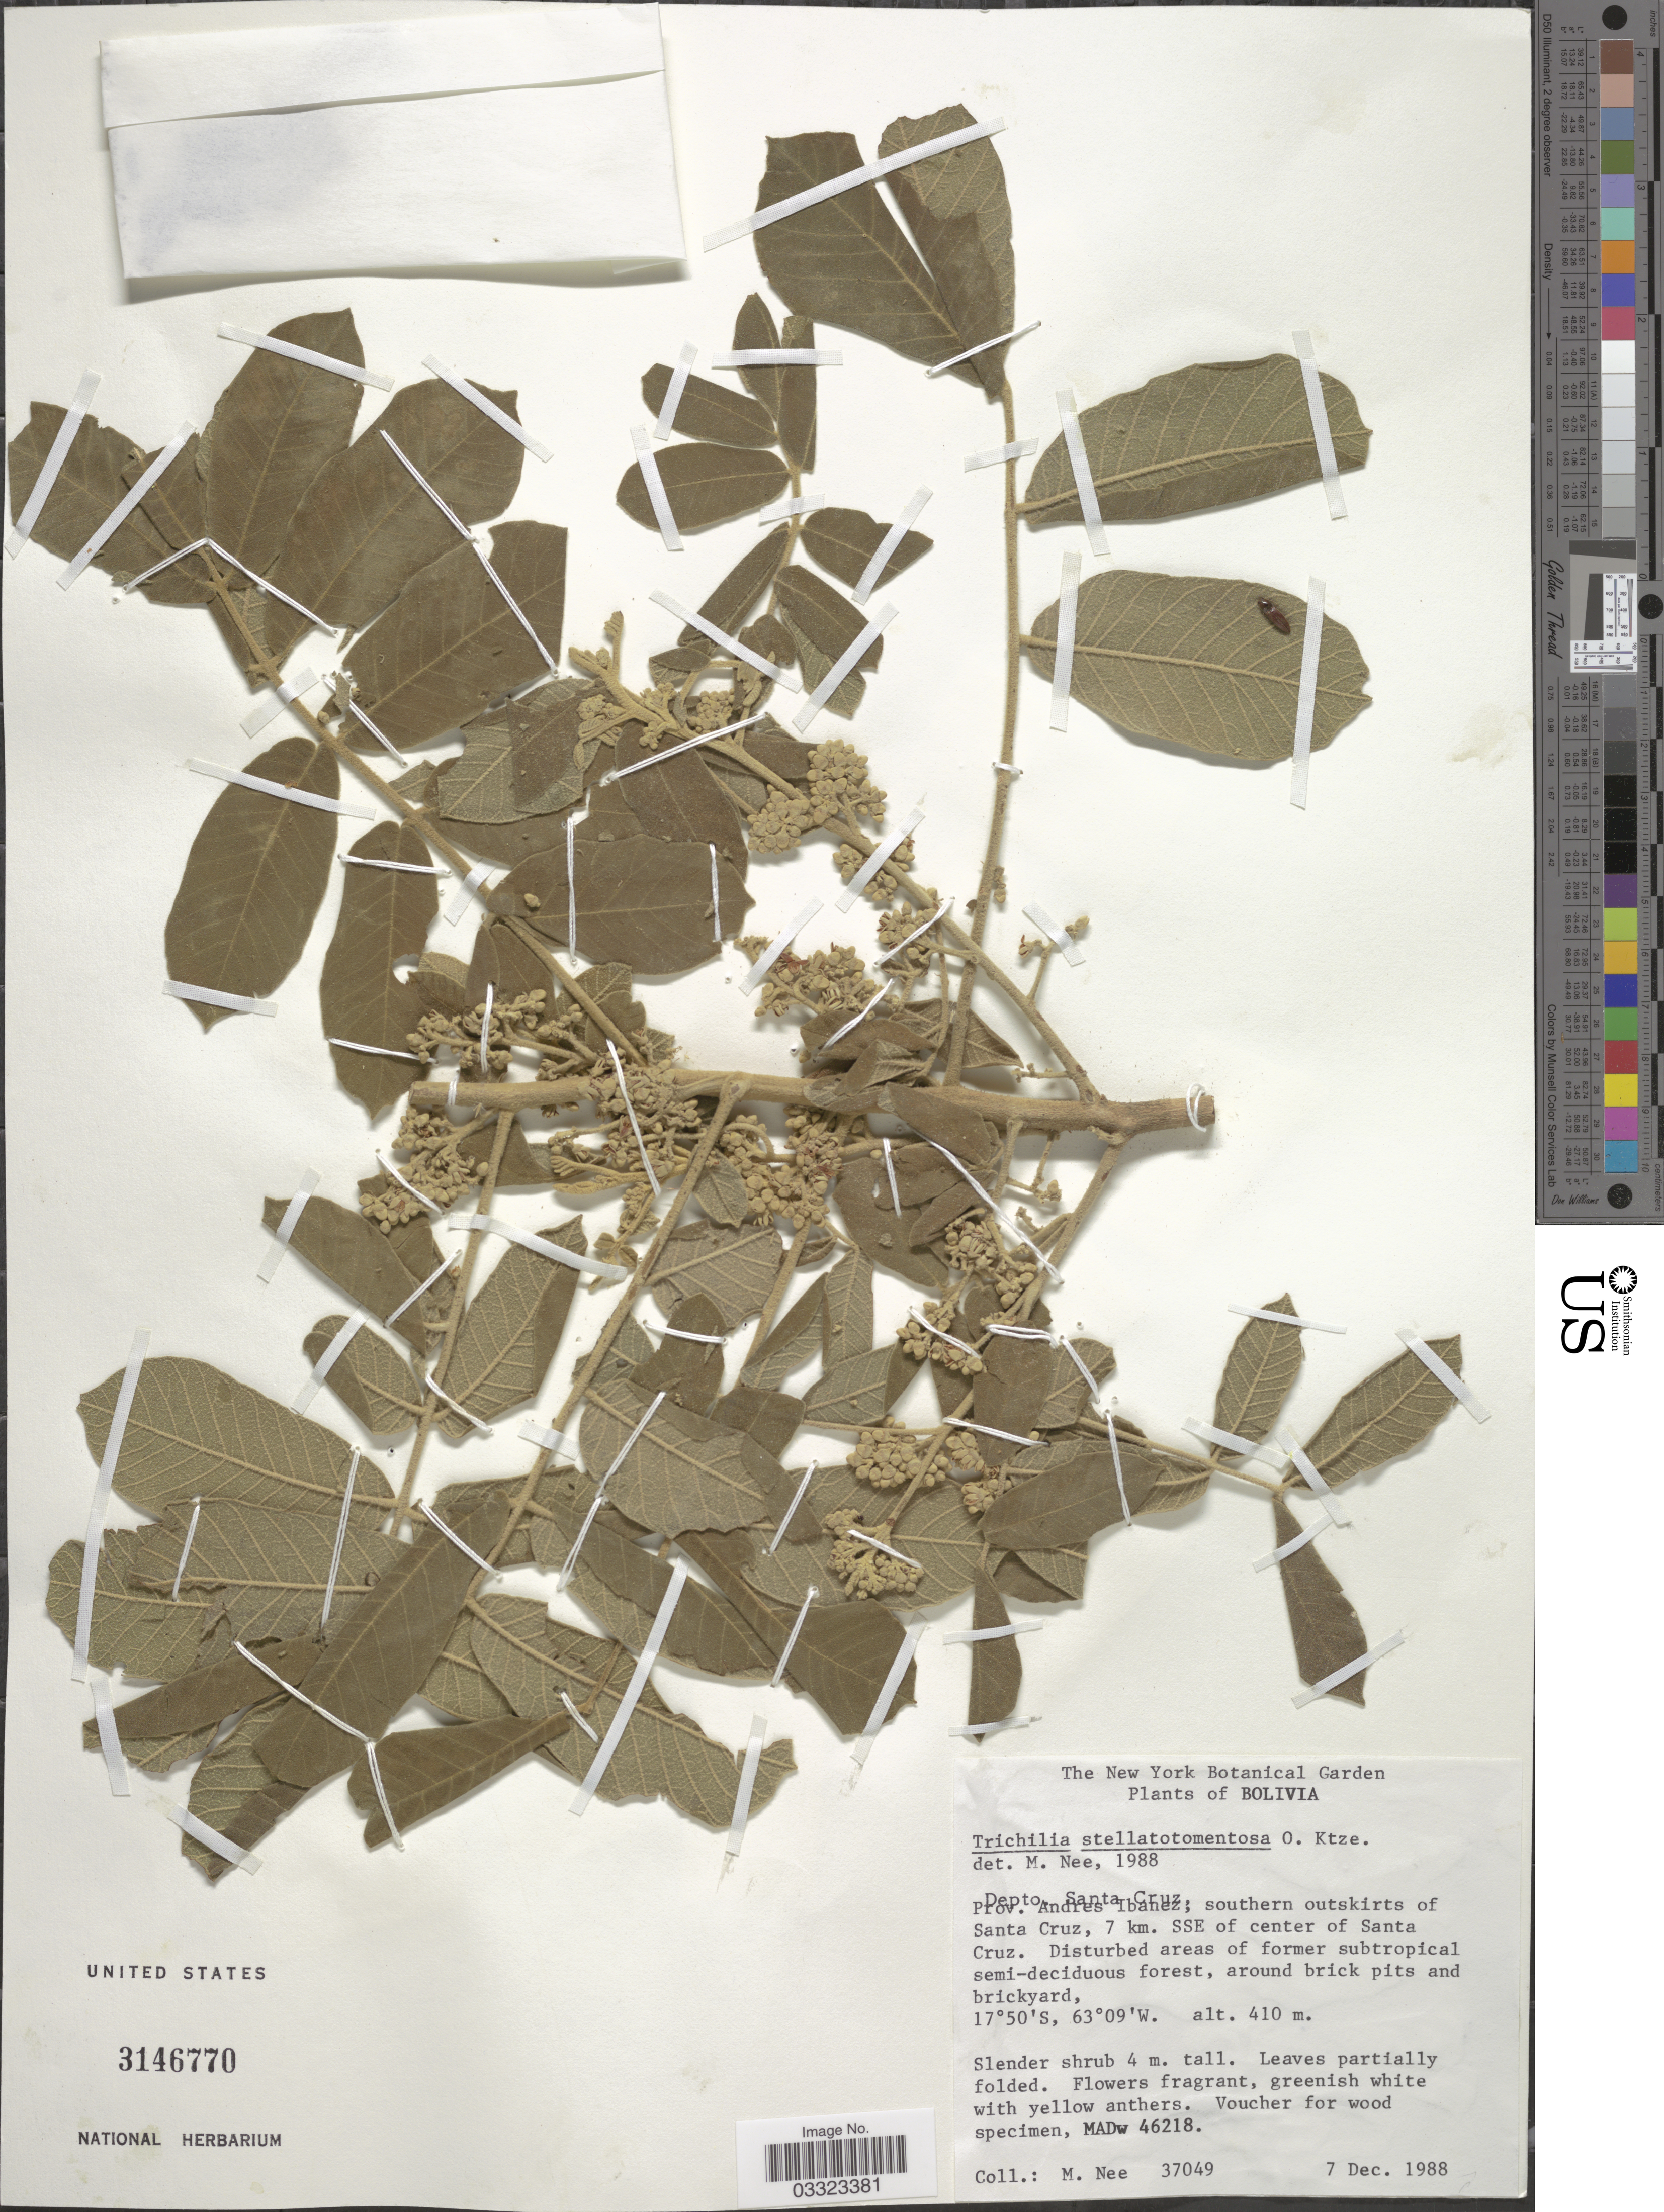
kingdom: Plantae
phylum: Tracheophyta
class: Magnoliopsida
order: Sapindales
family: Meliaceae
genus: Trichilia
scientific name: Trichilia stellatotomentosa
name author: Kuntze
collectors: M. Nee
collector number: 37049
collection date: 1988-12-07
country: Bolivia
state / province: Santa Cruz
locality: Depto. Santa Cruz, Prov. Andres Ibanez; southern outskirts of Santa Cruz, 7 km. SSE of center of Santa Cruz.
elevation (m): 410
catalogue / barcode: US 3146770